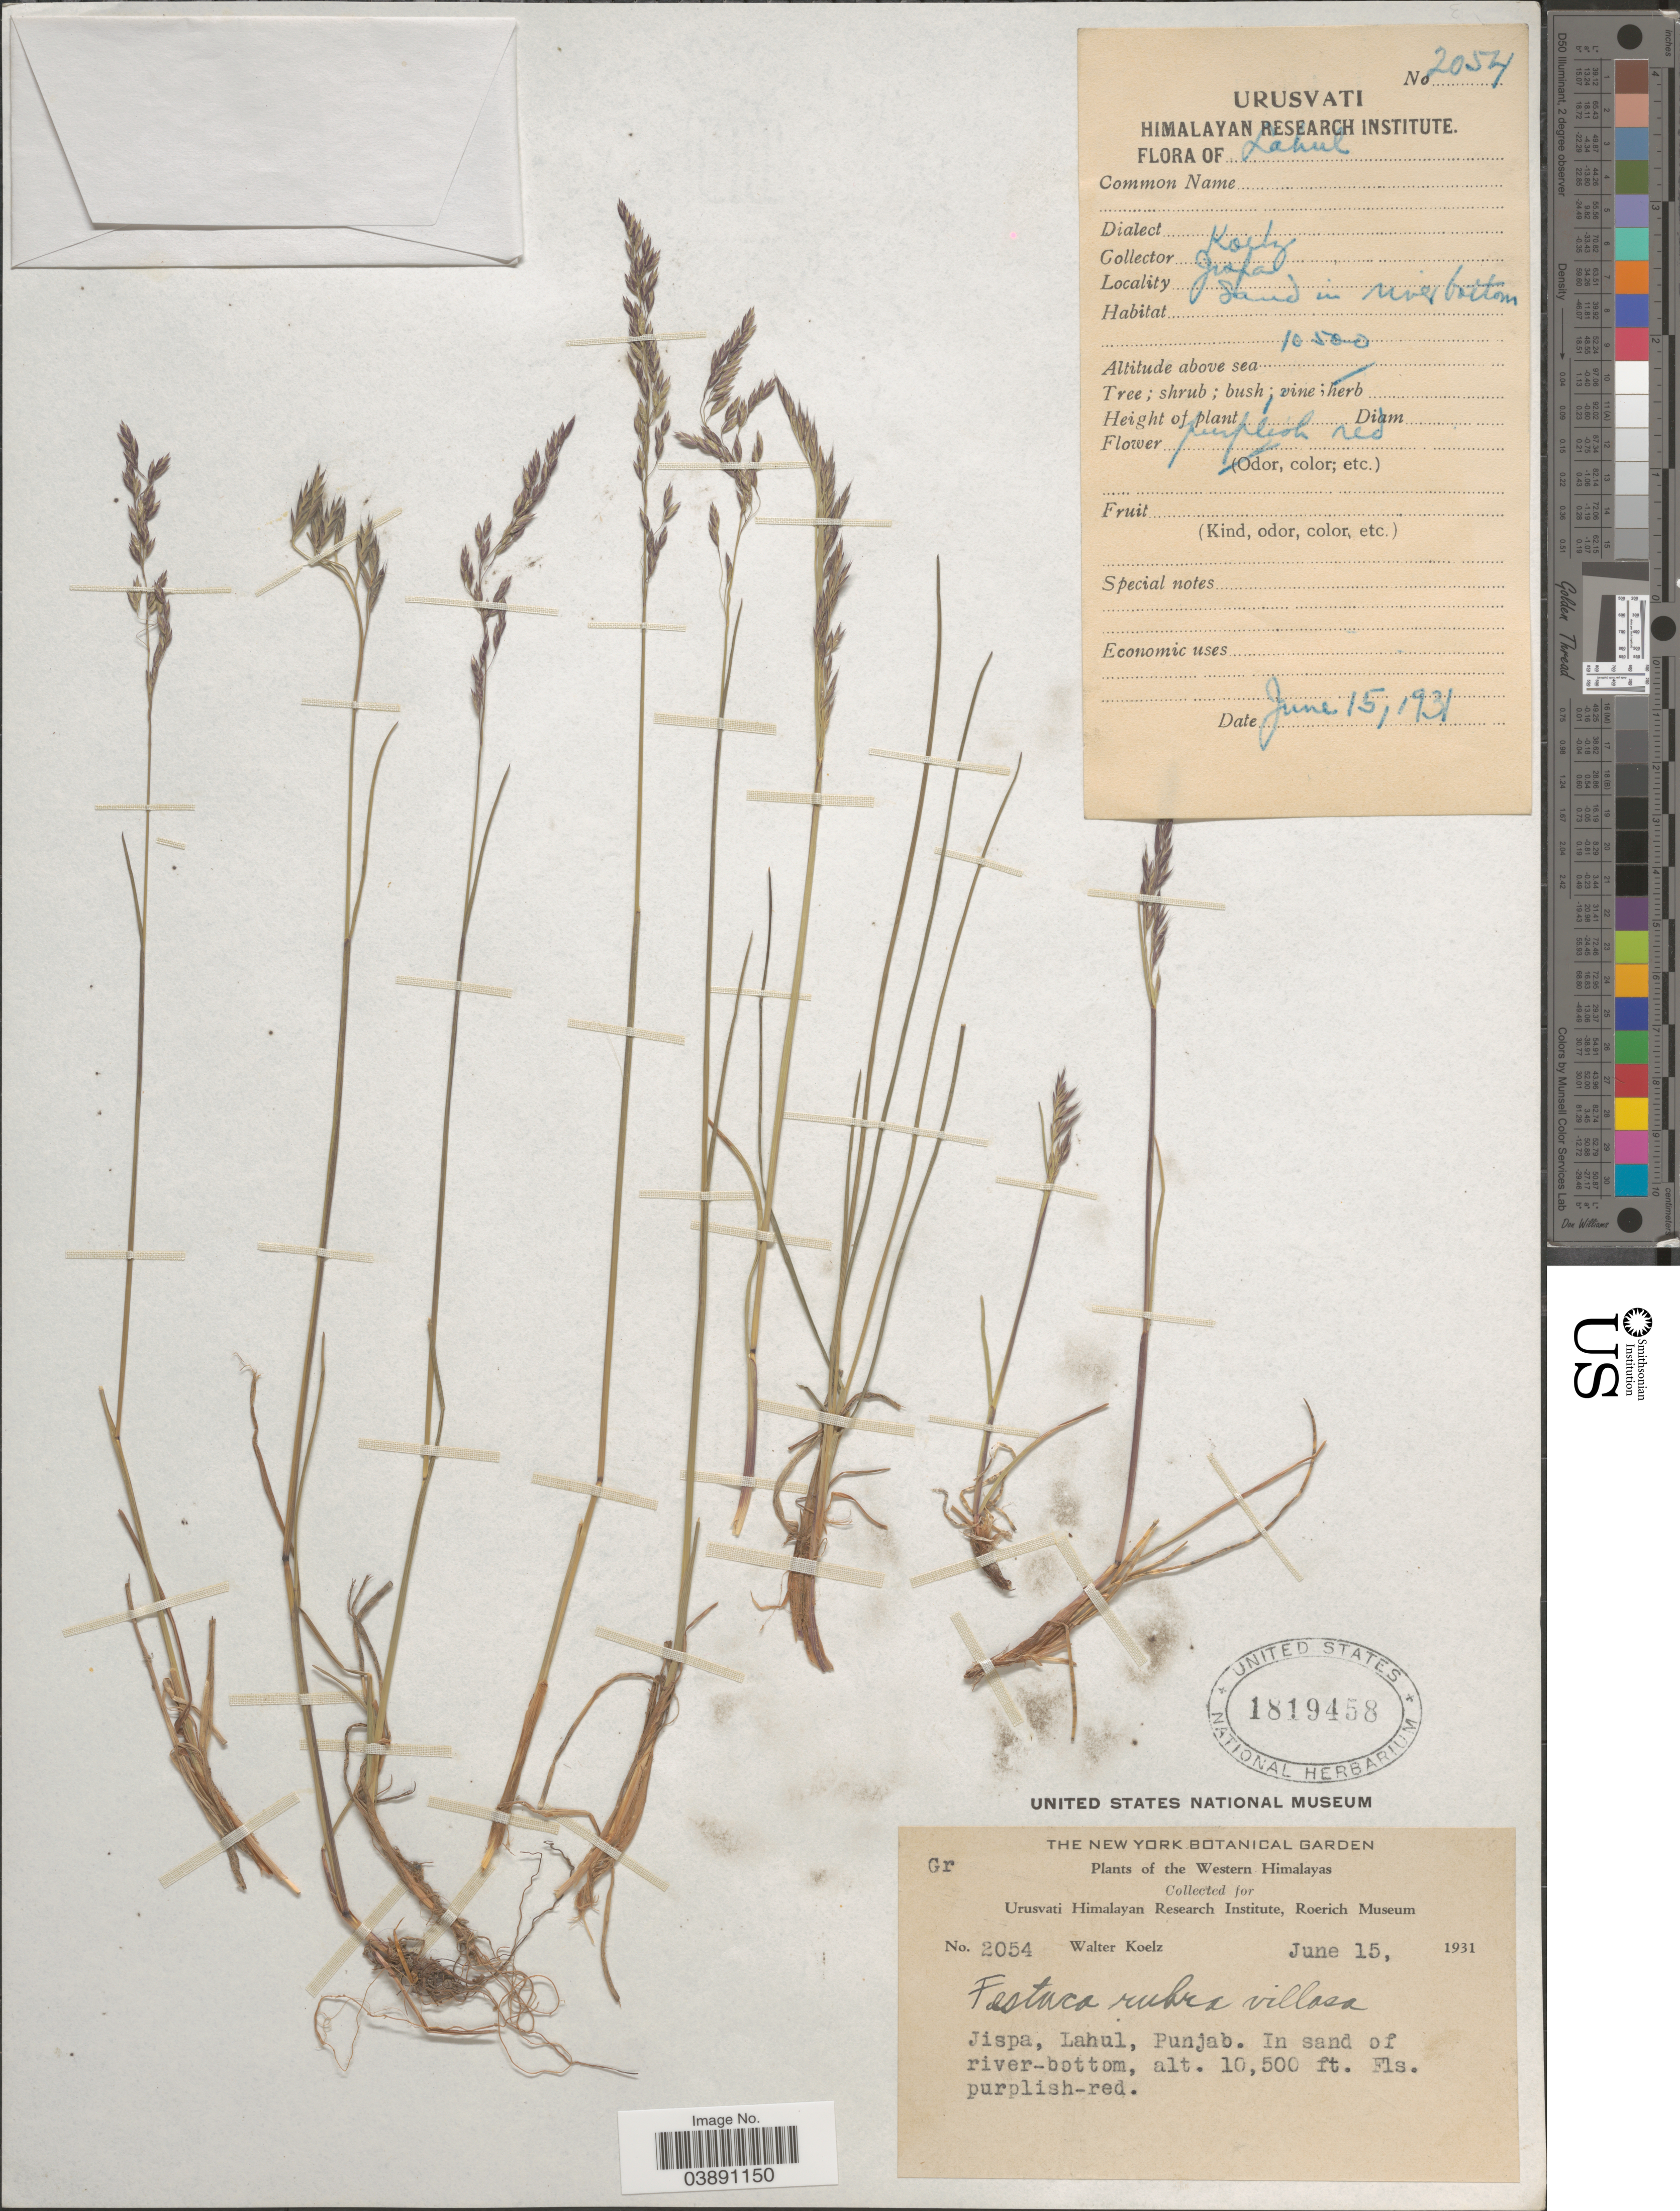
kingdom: Plantae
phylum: Tracheophyta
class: Liliopsida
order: Poales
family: Poaceae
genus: Festuca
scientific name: Festuca rubra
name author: L.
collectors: W. N. Koelz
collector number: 2054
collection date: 1931-06-15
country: India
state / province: Punjab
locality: Western Himalayas. Jispa, Lahul, Punjab.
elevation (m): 3200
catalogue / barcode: US 1819458